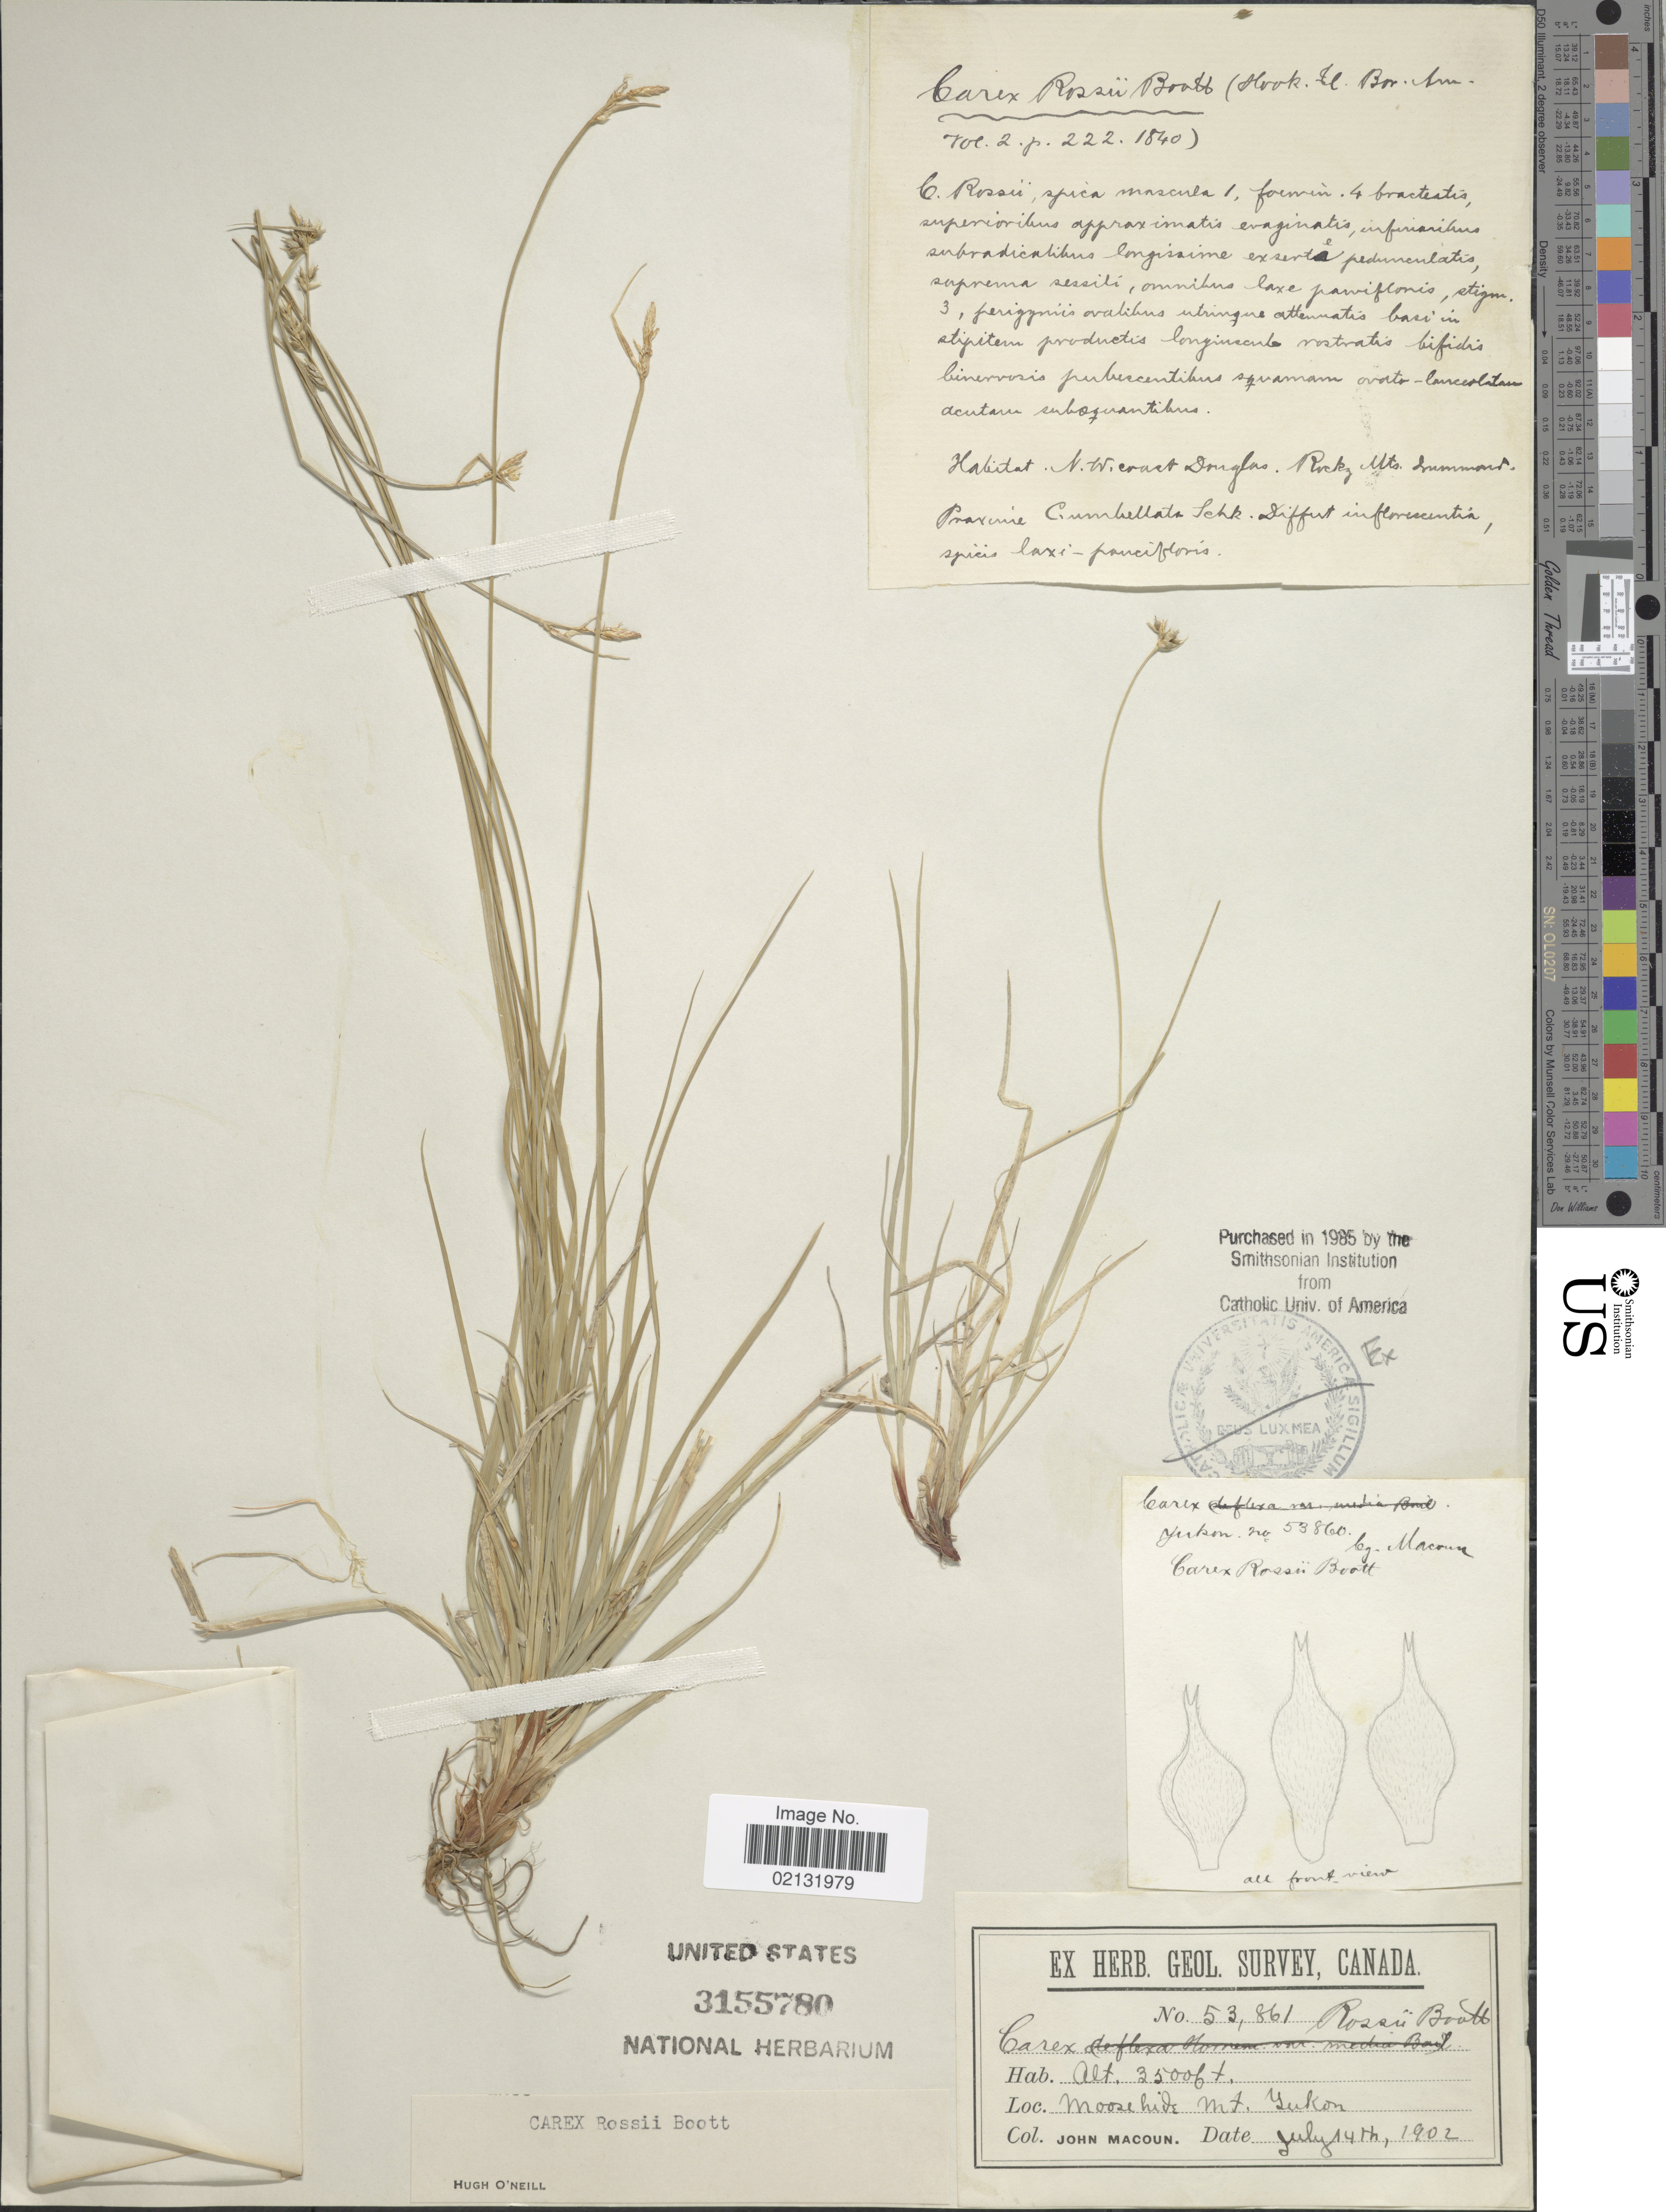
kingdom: Plantae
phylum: Tracheophyta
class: Liliopsida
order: Poales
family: Cyperaceae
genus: Carex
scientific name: Carex rossii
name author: Boott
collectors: J. Macoun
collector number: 53861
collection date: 1902-07-14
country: Canada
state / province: Yukon Territory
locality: Moosehide Mt. Yukon.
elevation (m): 1067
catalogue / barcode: US 3155780